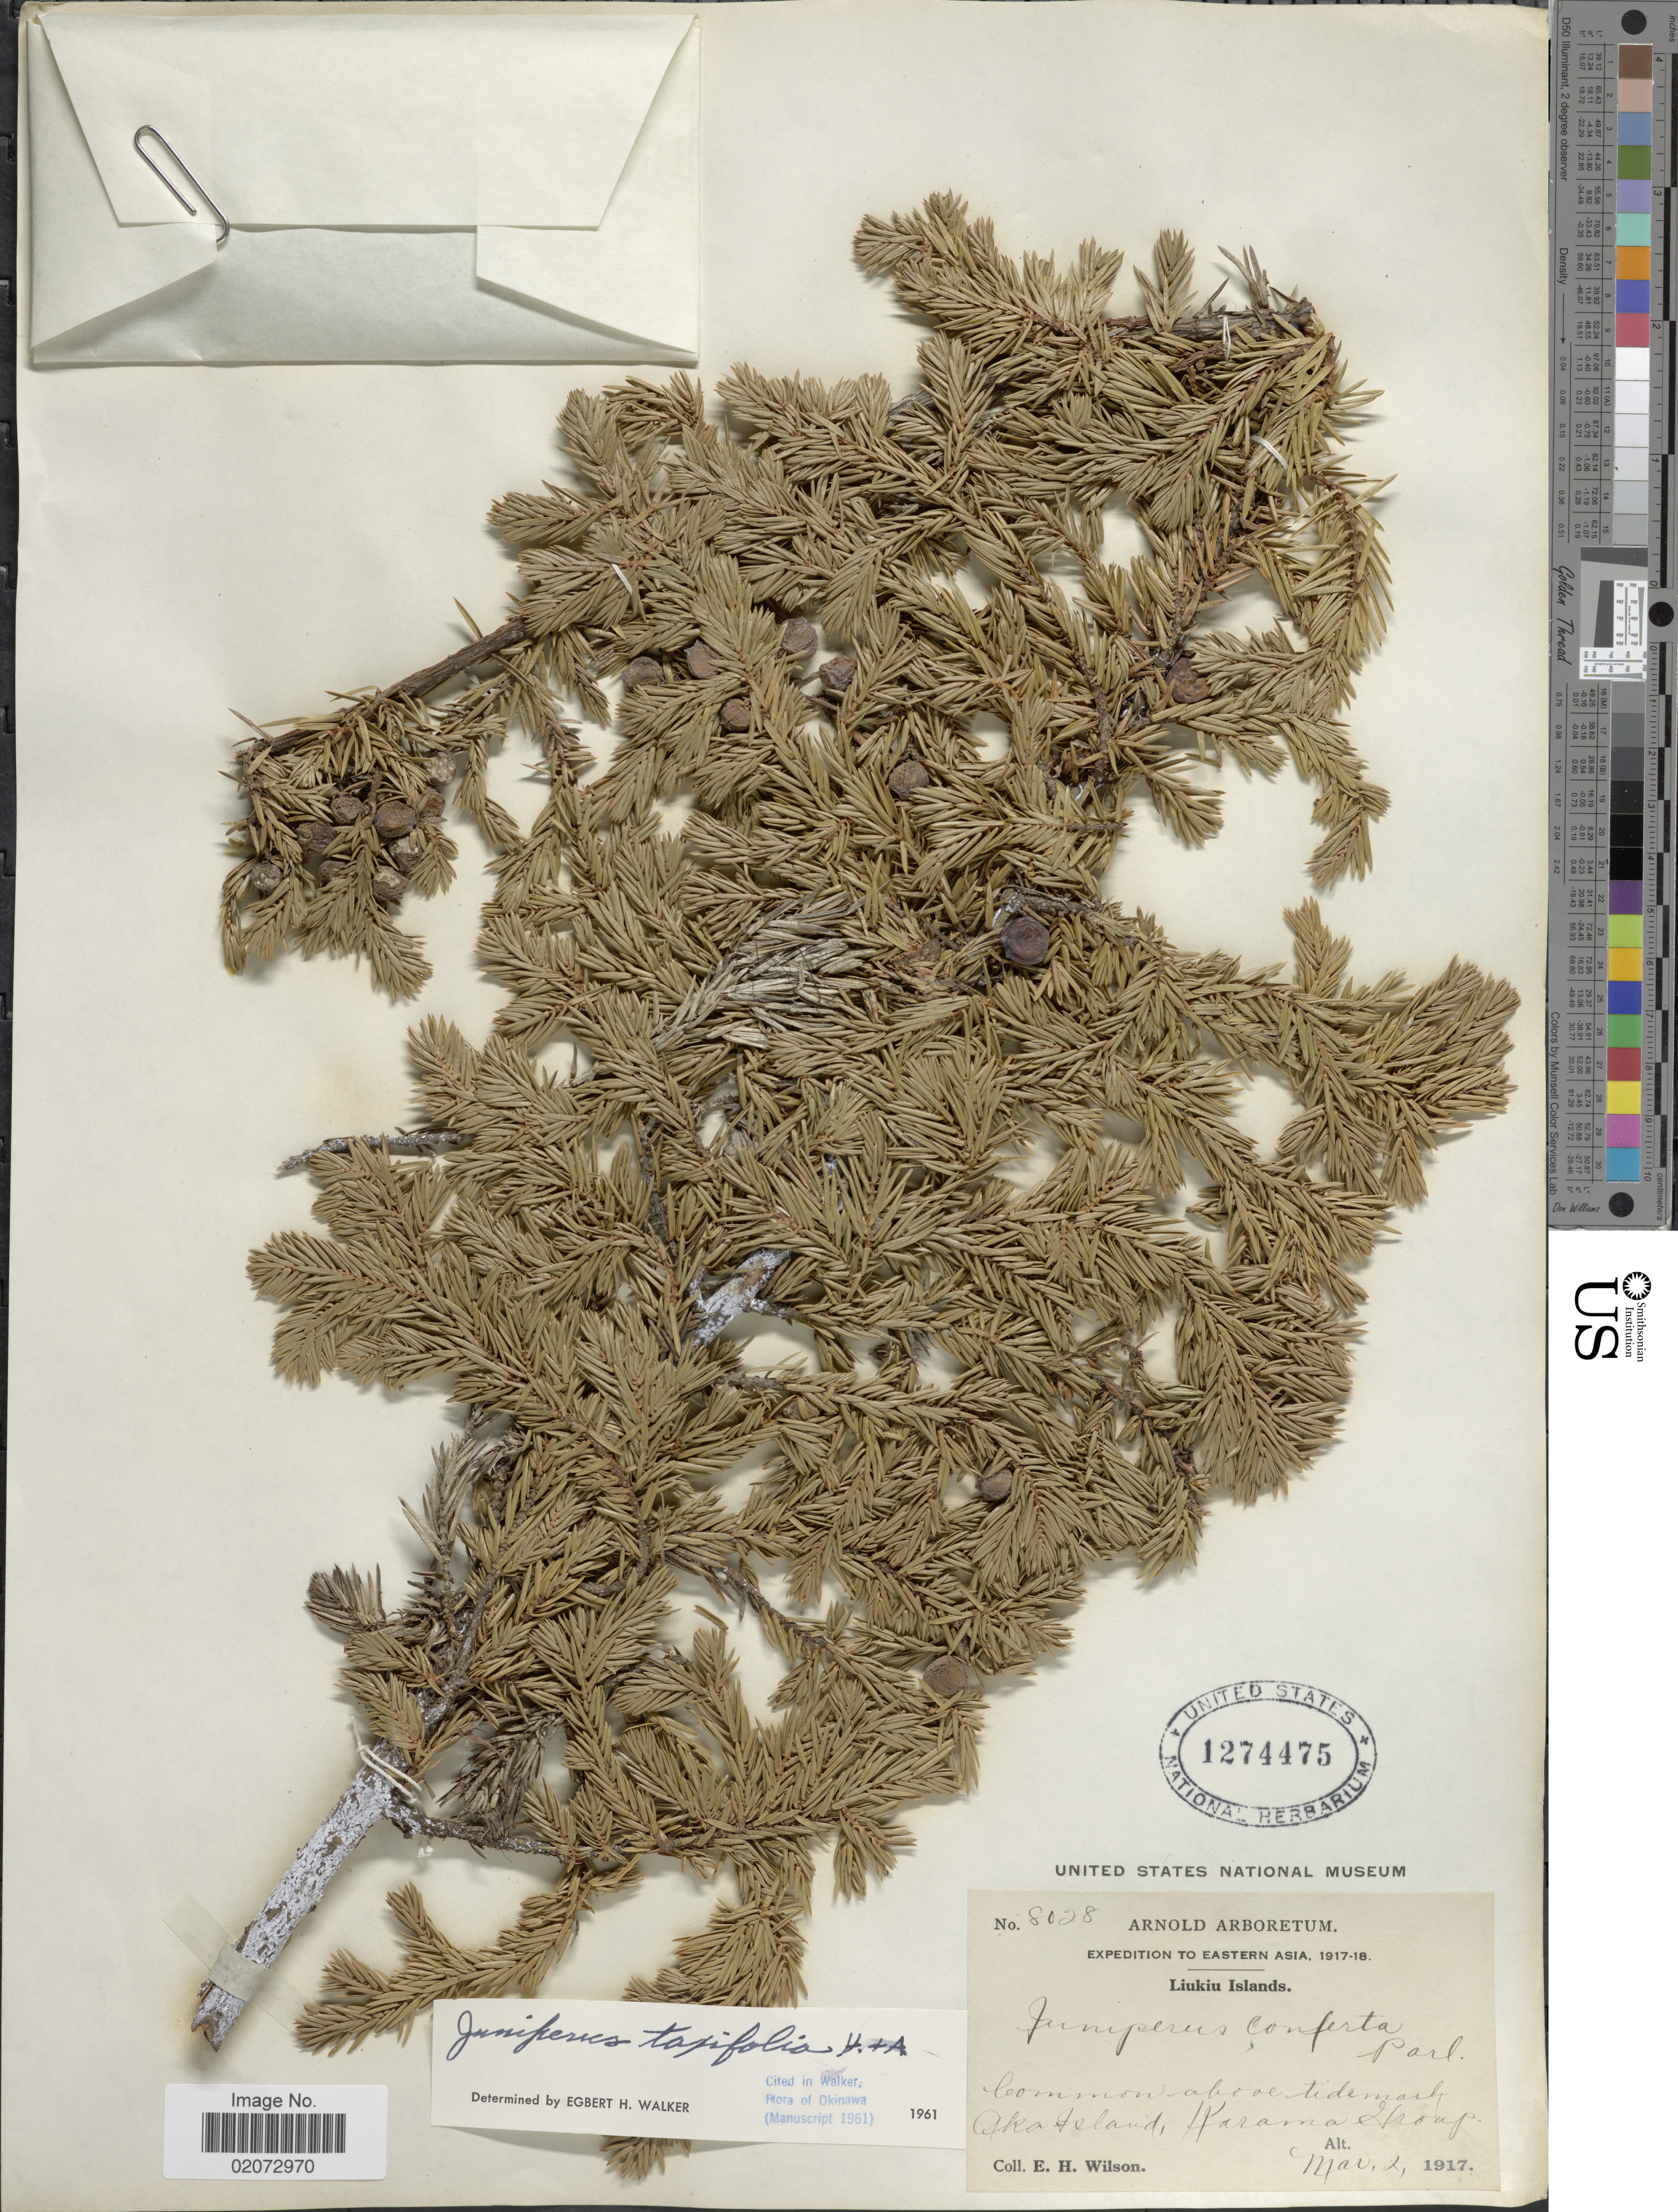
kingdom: Plantae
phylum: Tracheophyta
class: Pinopsida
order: Pinales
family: Cupressaceae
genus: Juniperus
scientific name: Juniperus taxifolia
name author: Hook. & Arn.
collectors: E. Wilson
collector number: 8028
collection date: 1917-03-02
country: Japan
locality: Eastern Asia. Liukiu Islands. Aka Island, Karama Group.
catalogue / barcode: US 1274475